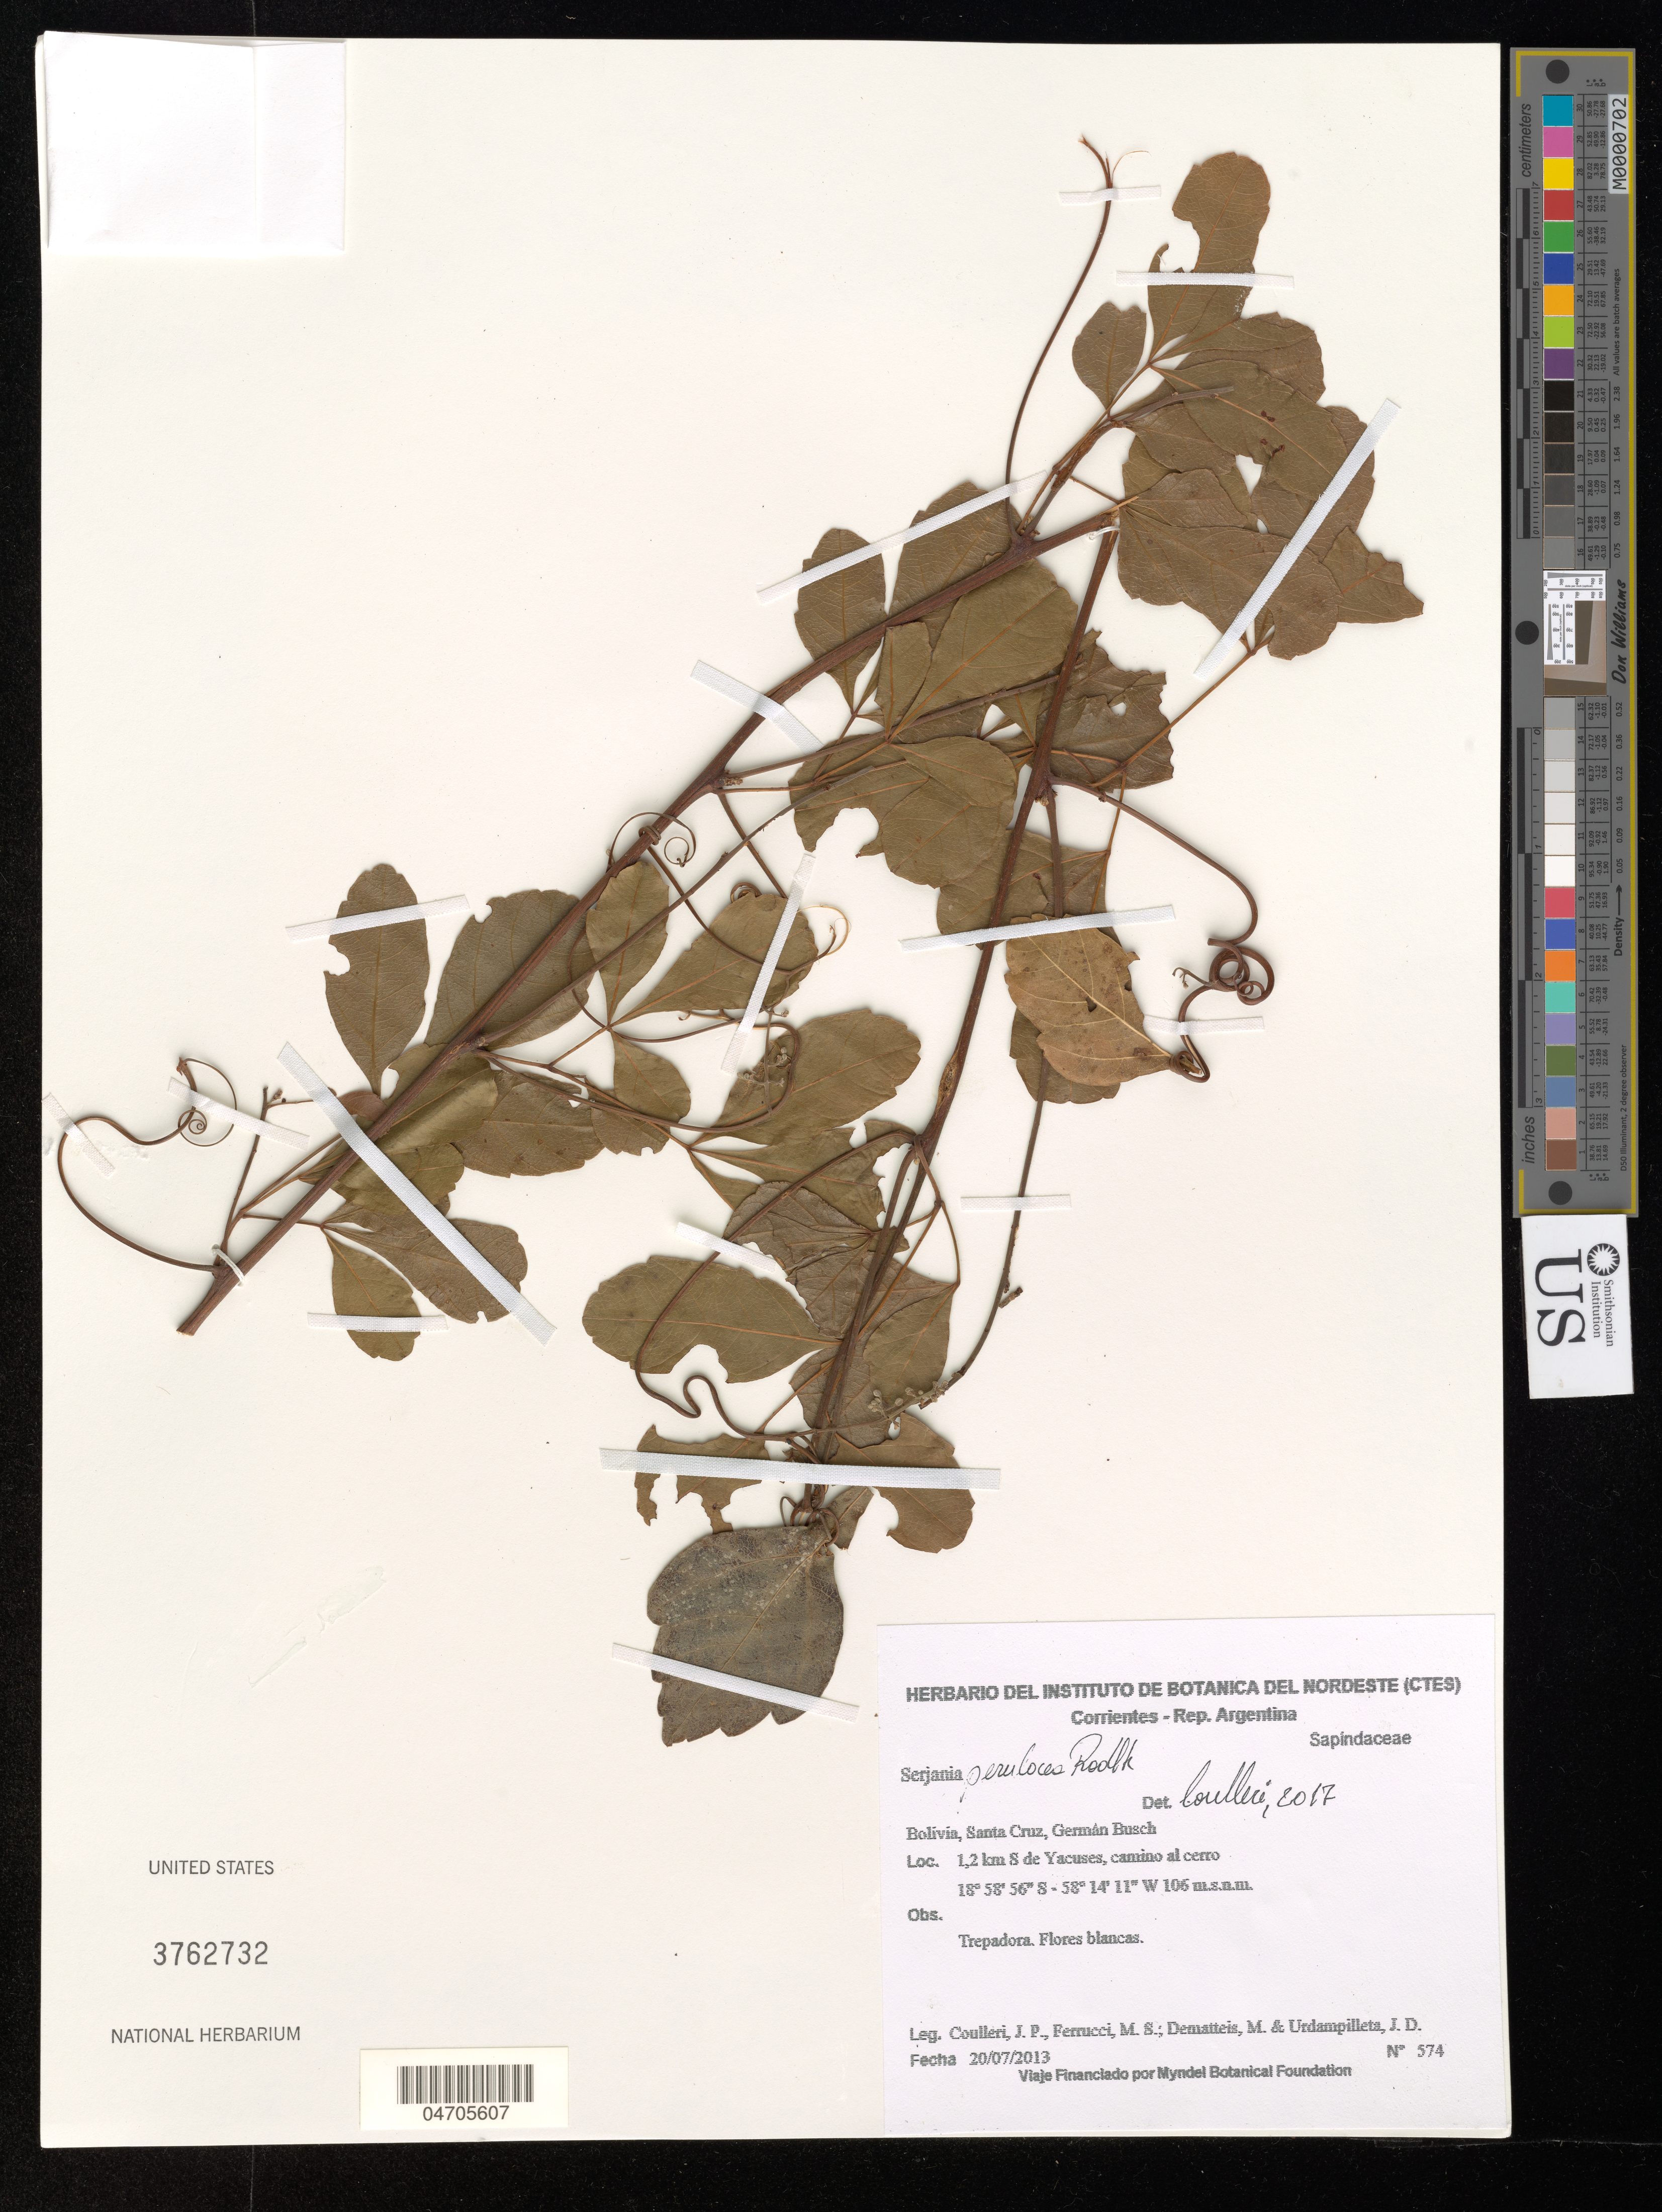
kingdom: Plantae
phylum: Tracheophyta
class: Magnoliopsida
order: Sapindales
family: Sapindaceae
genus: Serjania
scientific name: Serjania perulacea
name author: Radlk.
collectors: J. Coulleri, M. S. Ferrucci, M. Dematteis & J. Urdampilleta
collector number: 574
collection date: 2013-07-20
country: Bolivia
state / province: Santa Cruz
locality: Germán Busch. 1,2 km S de Yacuses, camino al cerro.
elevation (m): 106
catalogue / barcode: US 3762732